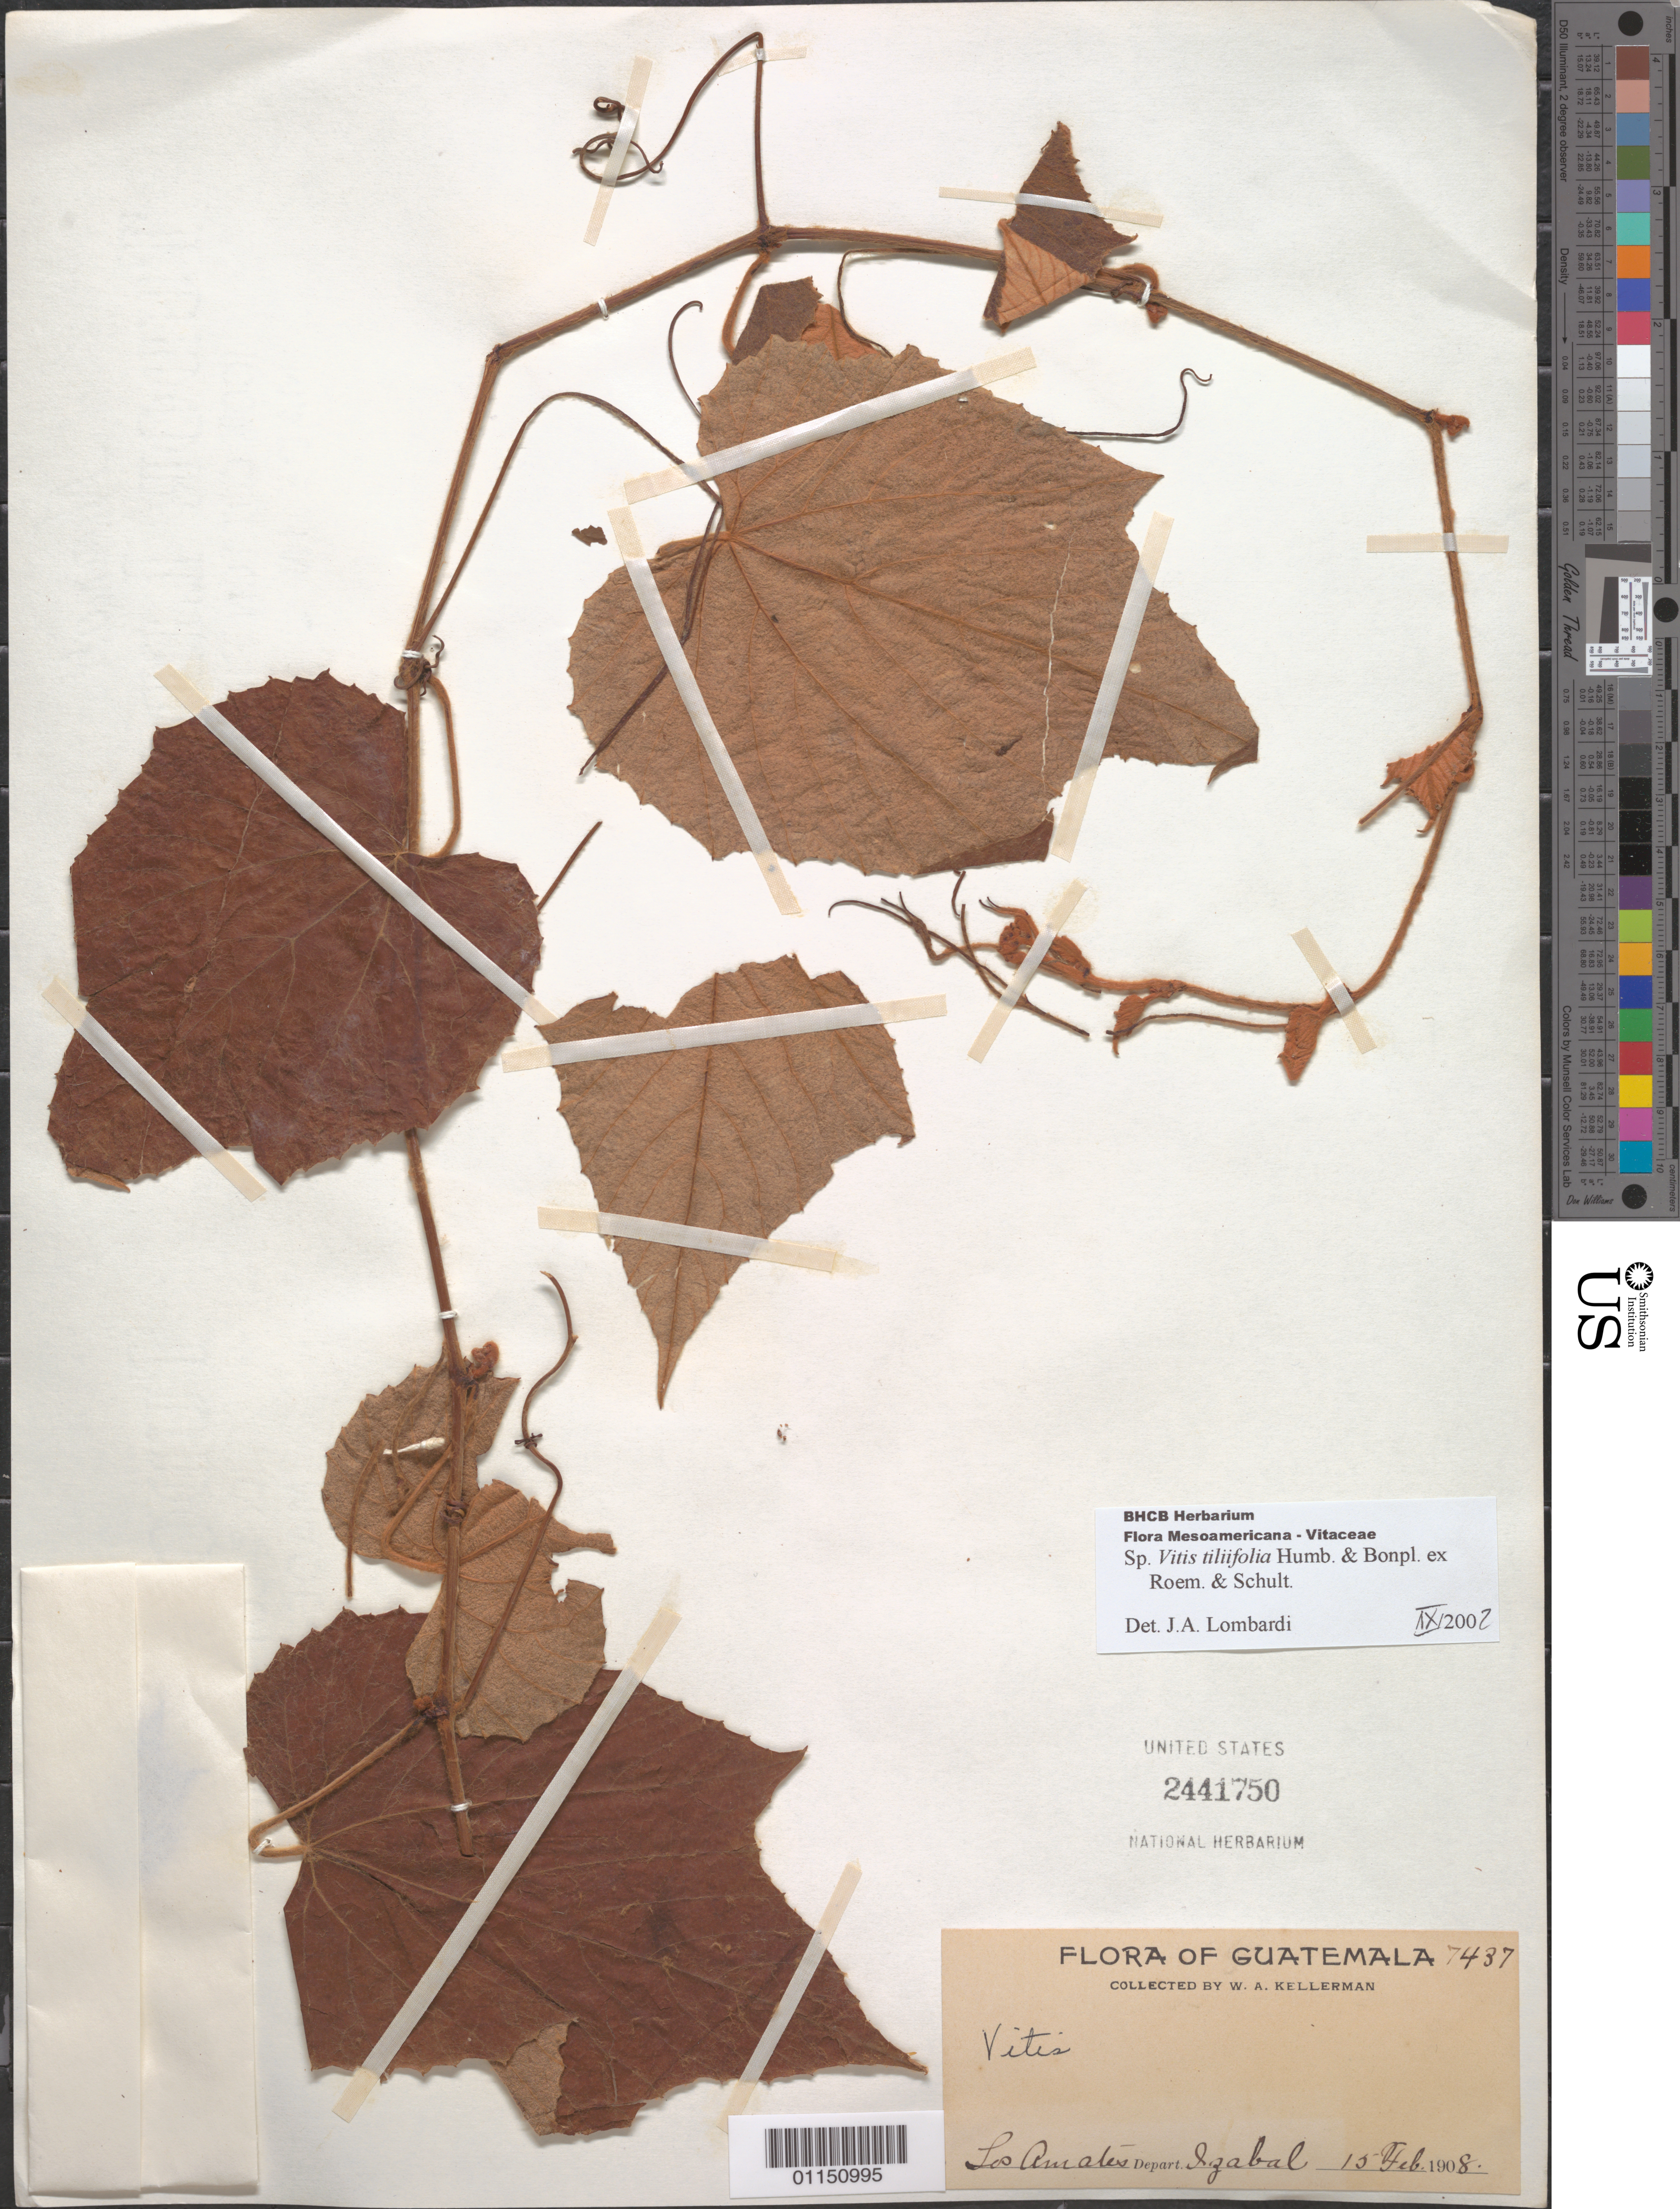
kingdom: Plantae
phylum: Tracheophyta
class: Magnoliopsida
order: Vitales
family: Vitaceae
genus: Vitis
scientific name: Vitis tiliaefolia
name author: Willd.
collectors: W. A. Kellerman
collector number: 7437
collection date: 1908-02-15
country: Guatemala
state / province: Izabal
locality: Los Amoles.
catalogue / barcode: US 2441750